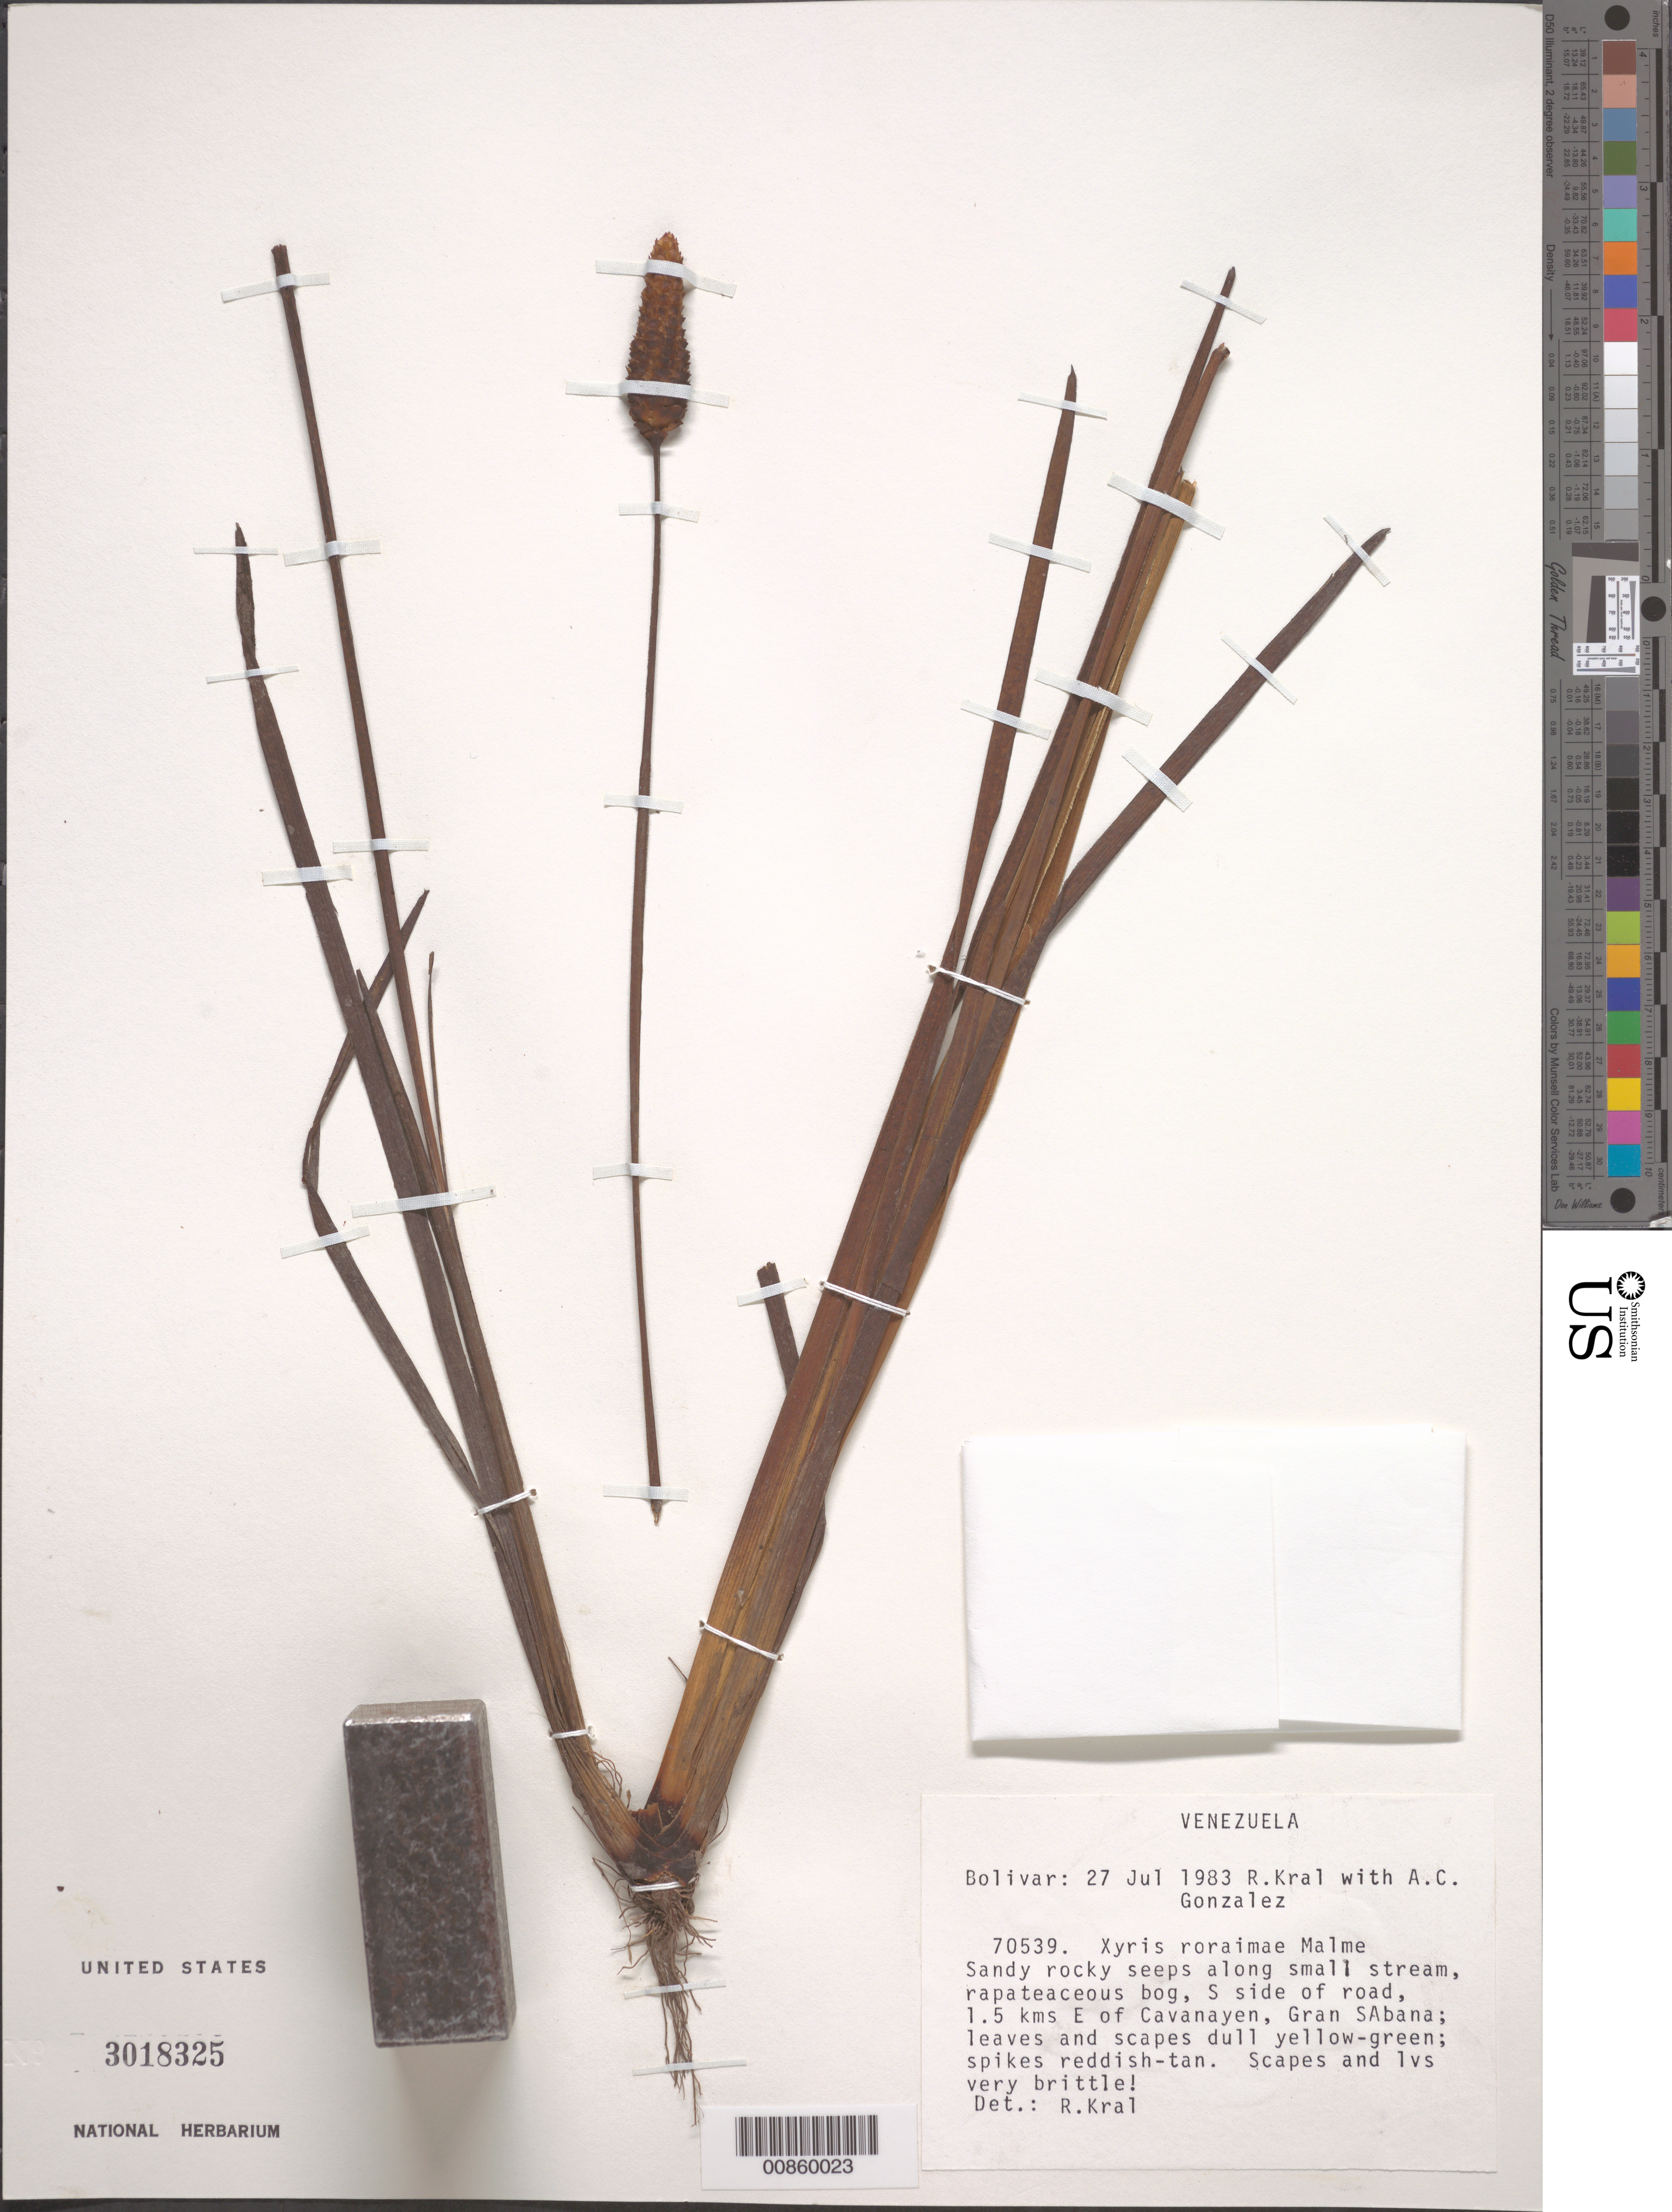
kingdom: Plantae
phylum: Tracheophyta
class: Liliopsida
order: Poales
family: Xyridaceae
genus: Xyris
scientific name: Xyris roraimae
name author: Malme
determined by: Kral, Robert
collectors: R. Kral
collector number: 70539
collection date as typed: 27-Jul-83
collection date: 1983-07-27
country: Venezuela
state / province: Bolívar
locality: Gran Sabana, Kavanayén, 1.5 km E; on S side of road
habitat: Sandy rocky seeps along small stream, rapateaceous bog.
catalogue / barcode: US 3018325